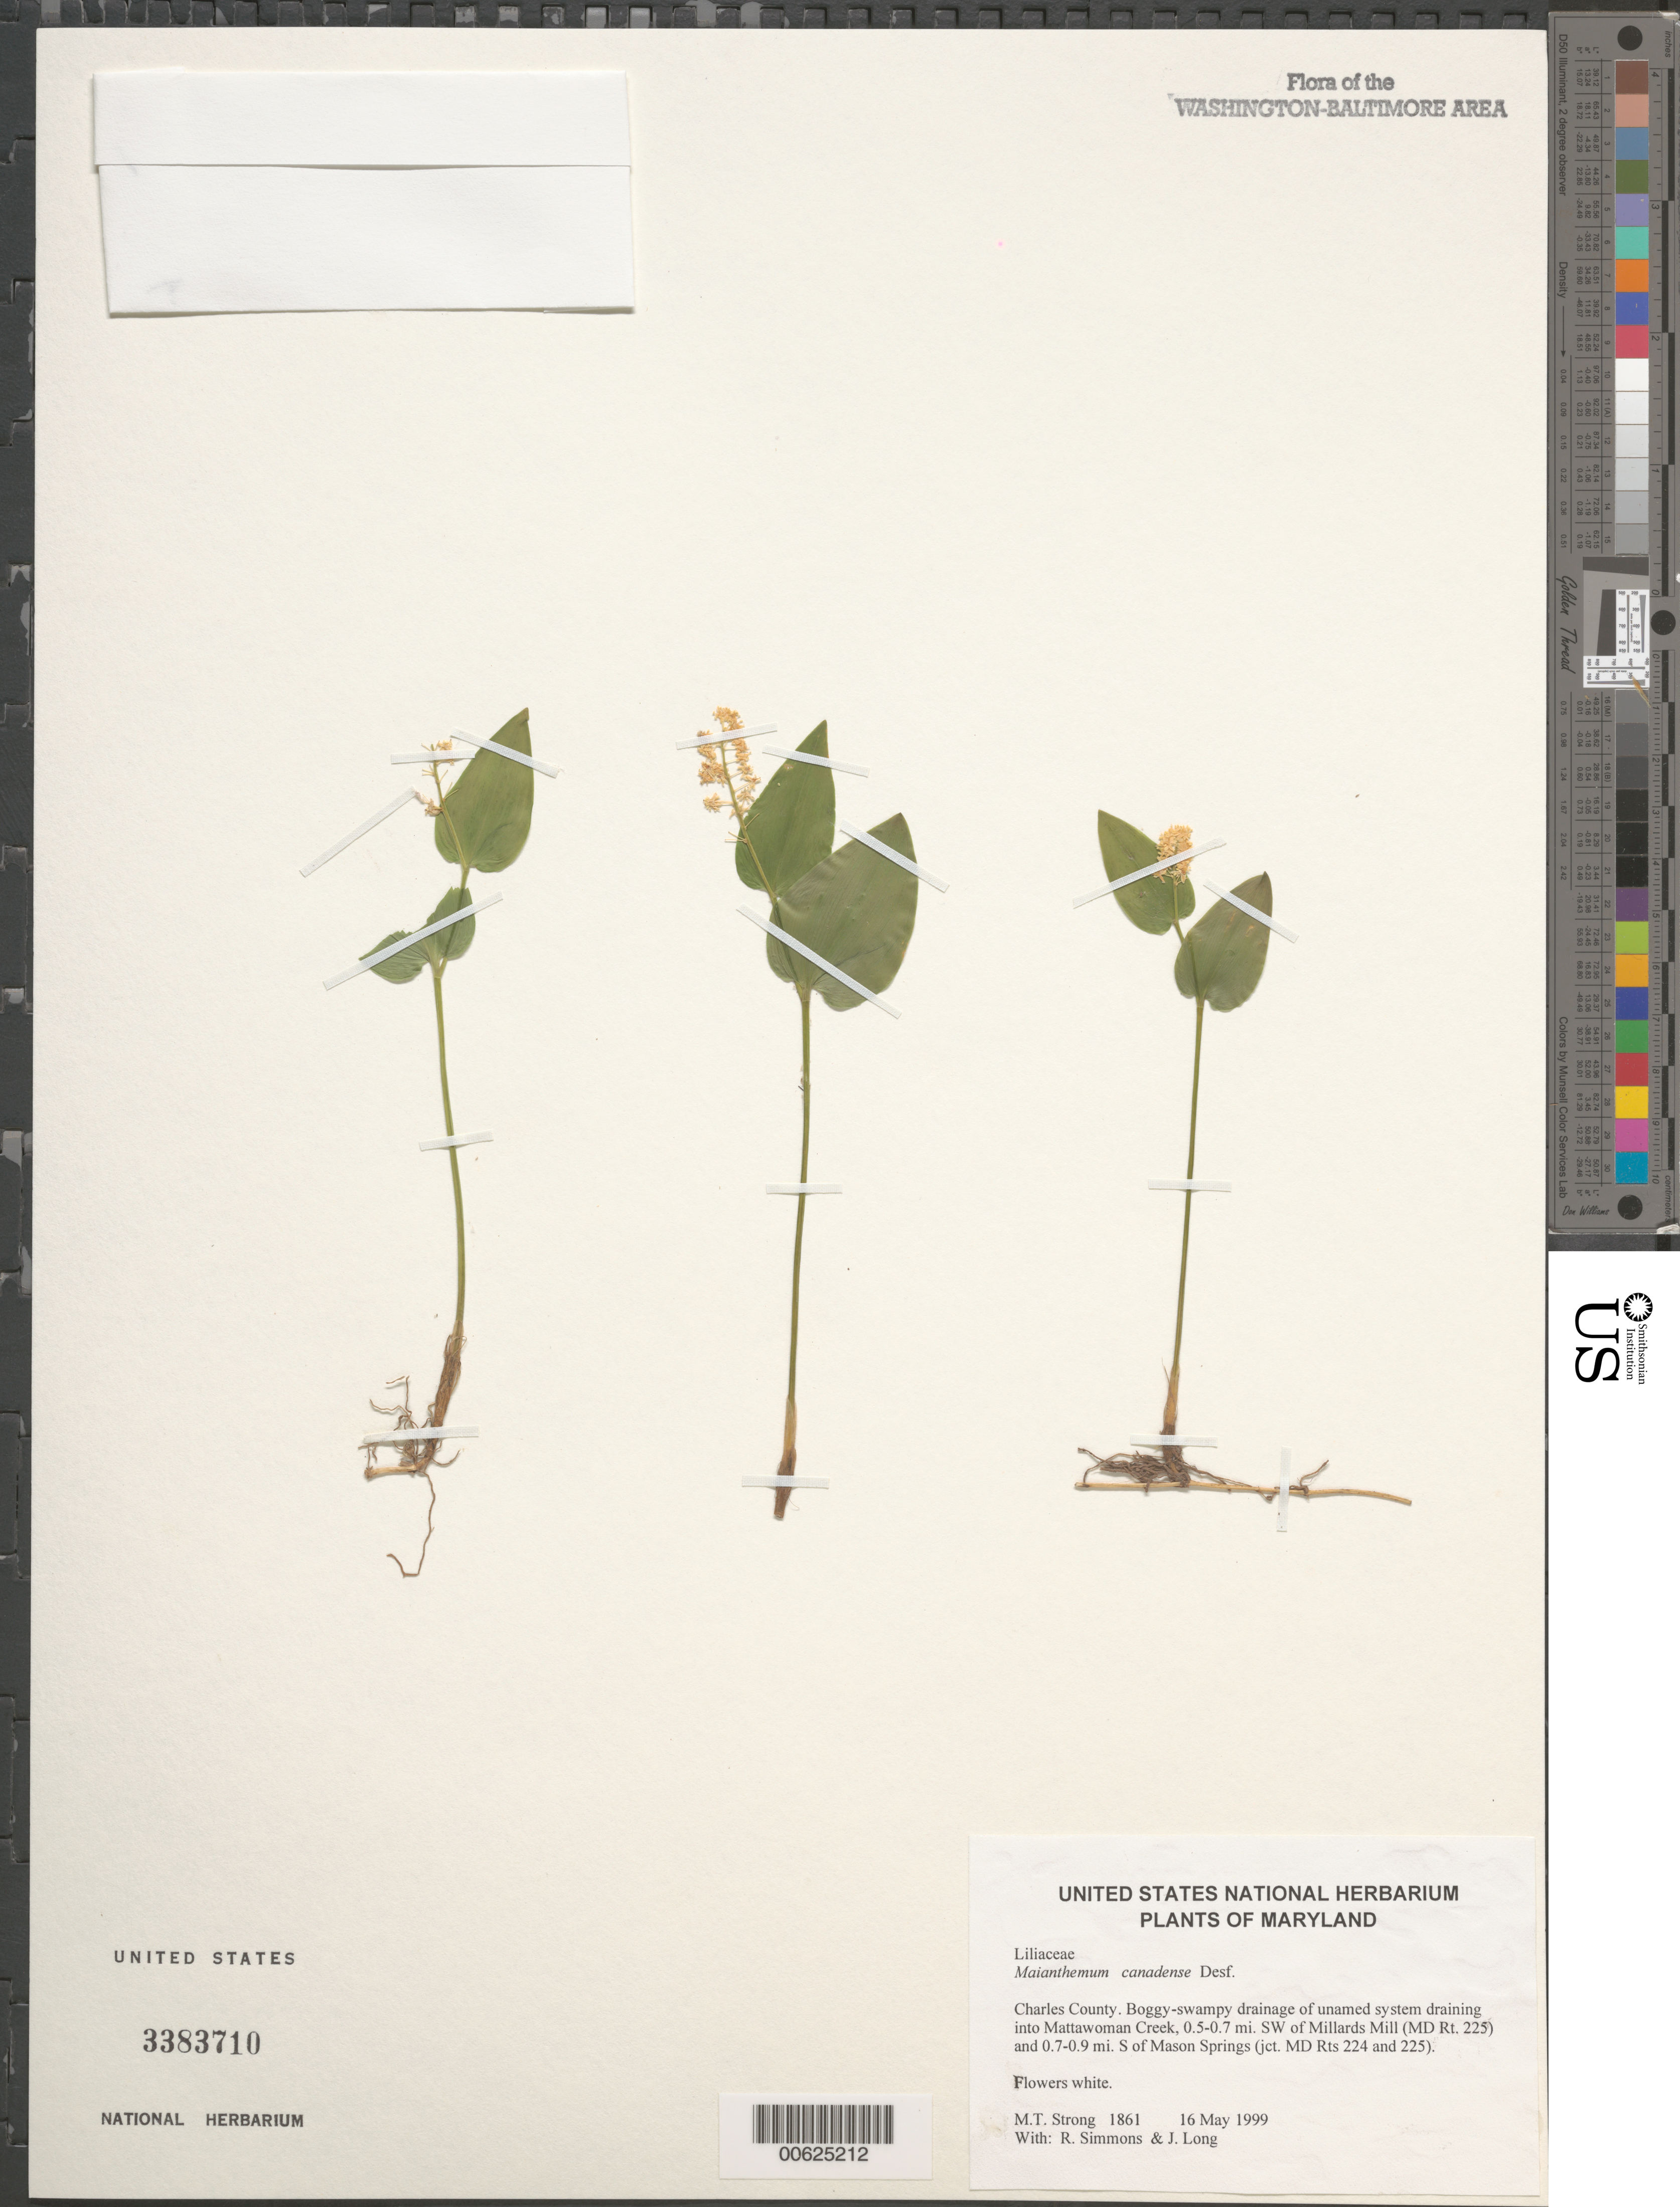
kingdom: Plantae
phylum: Tracheophyta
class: Liliopsida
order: Asparagales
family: Asparagaceae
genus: Maianthemum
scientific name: Maianthemum canadense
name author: Desf.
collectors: M. T. Strong, R. Simmons & J. Long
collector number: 1861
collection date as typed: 16 May 1999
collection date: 1999-05-16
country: United States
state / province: Maryland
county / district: Charles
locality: Boggy-swampy drainage of unamed system draining into Mattawoman Creek, 0.5-0.7 mi. SW of Millards Mill (MD Rt. 225) and 0.7-0.9 mi. S of Mason Springs (jct. MD Rts 224 and 225).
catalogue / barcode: US 3383710